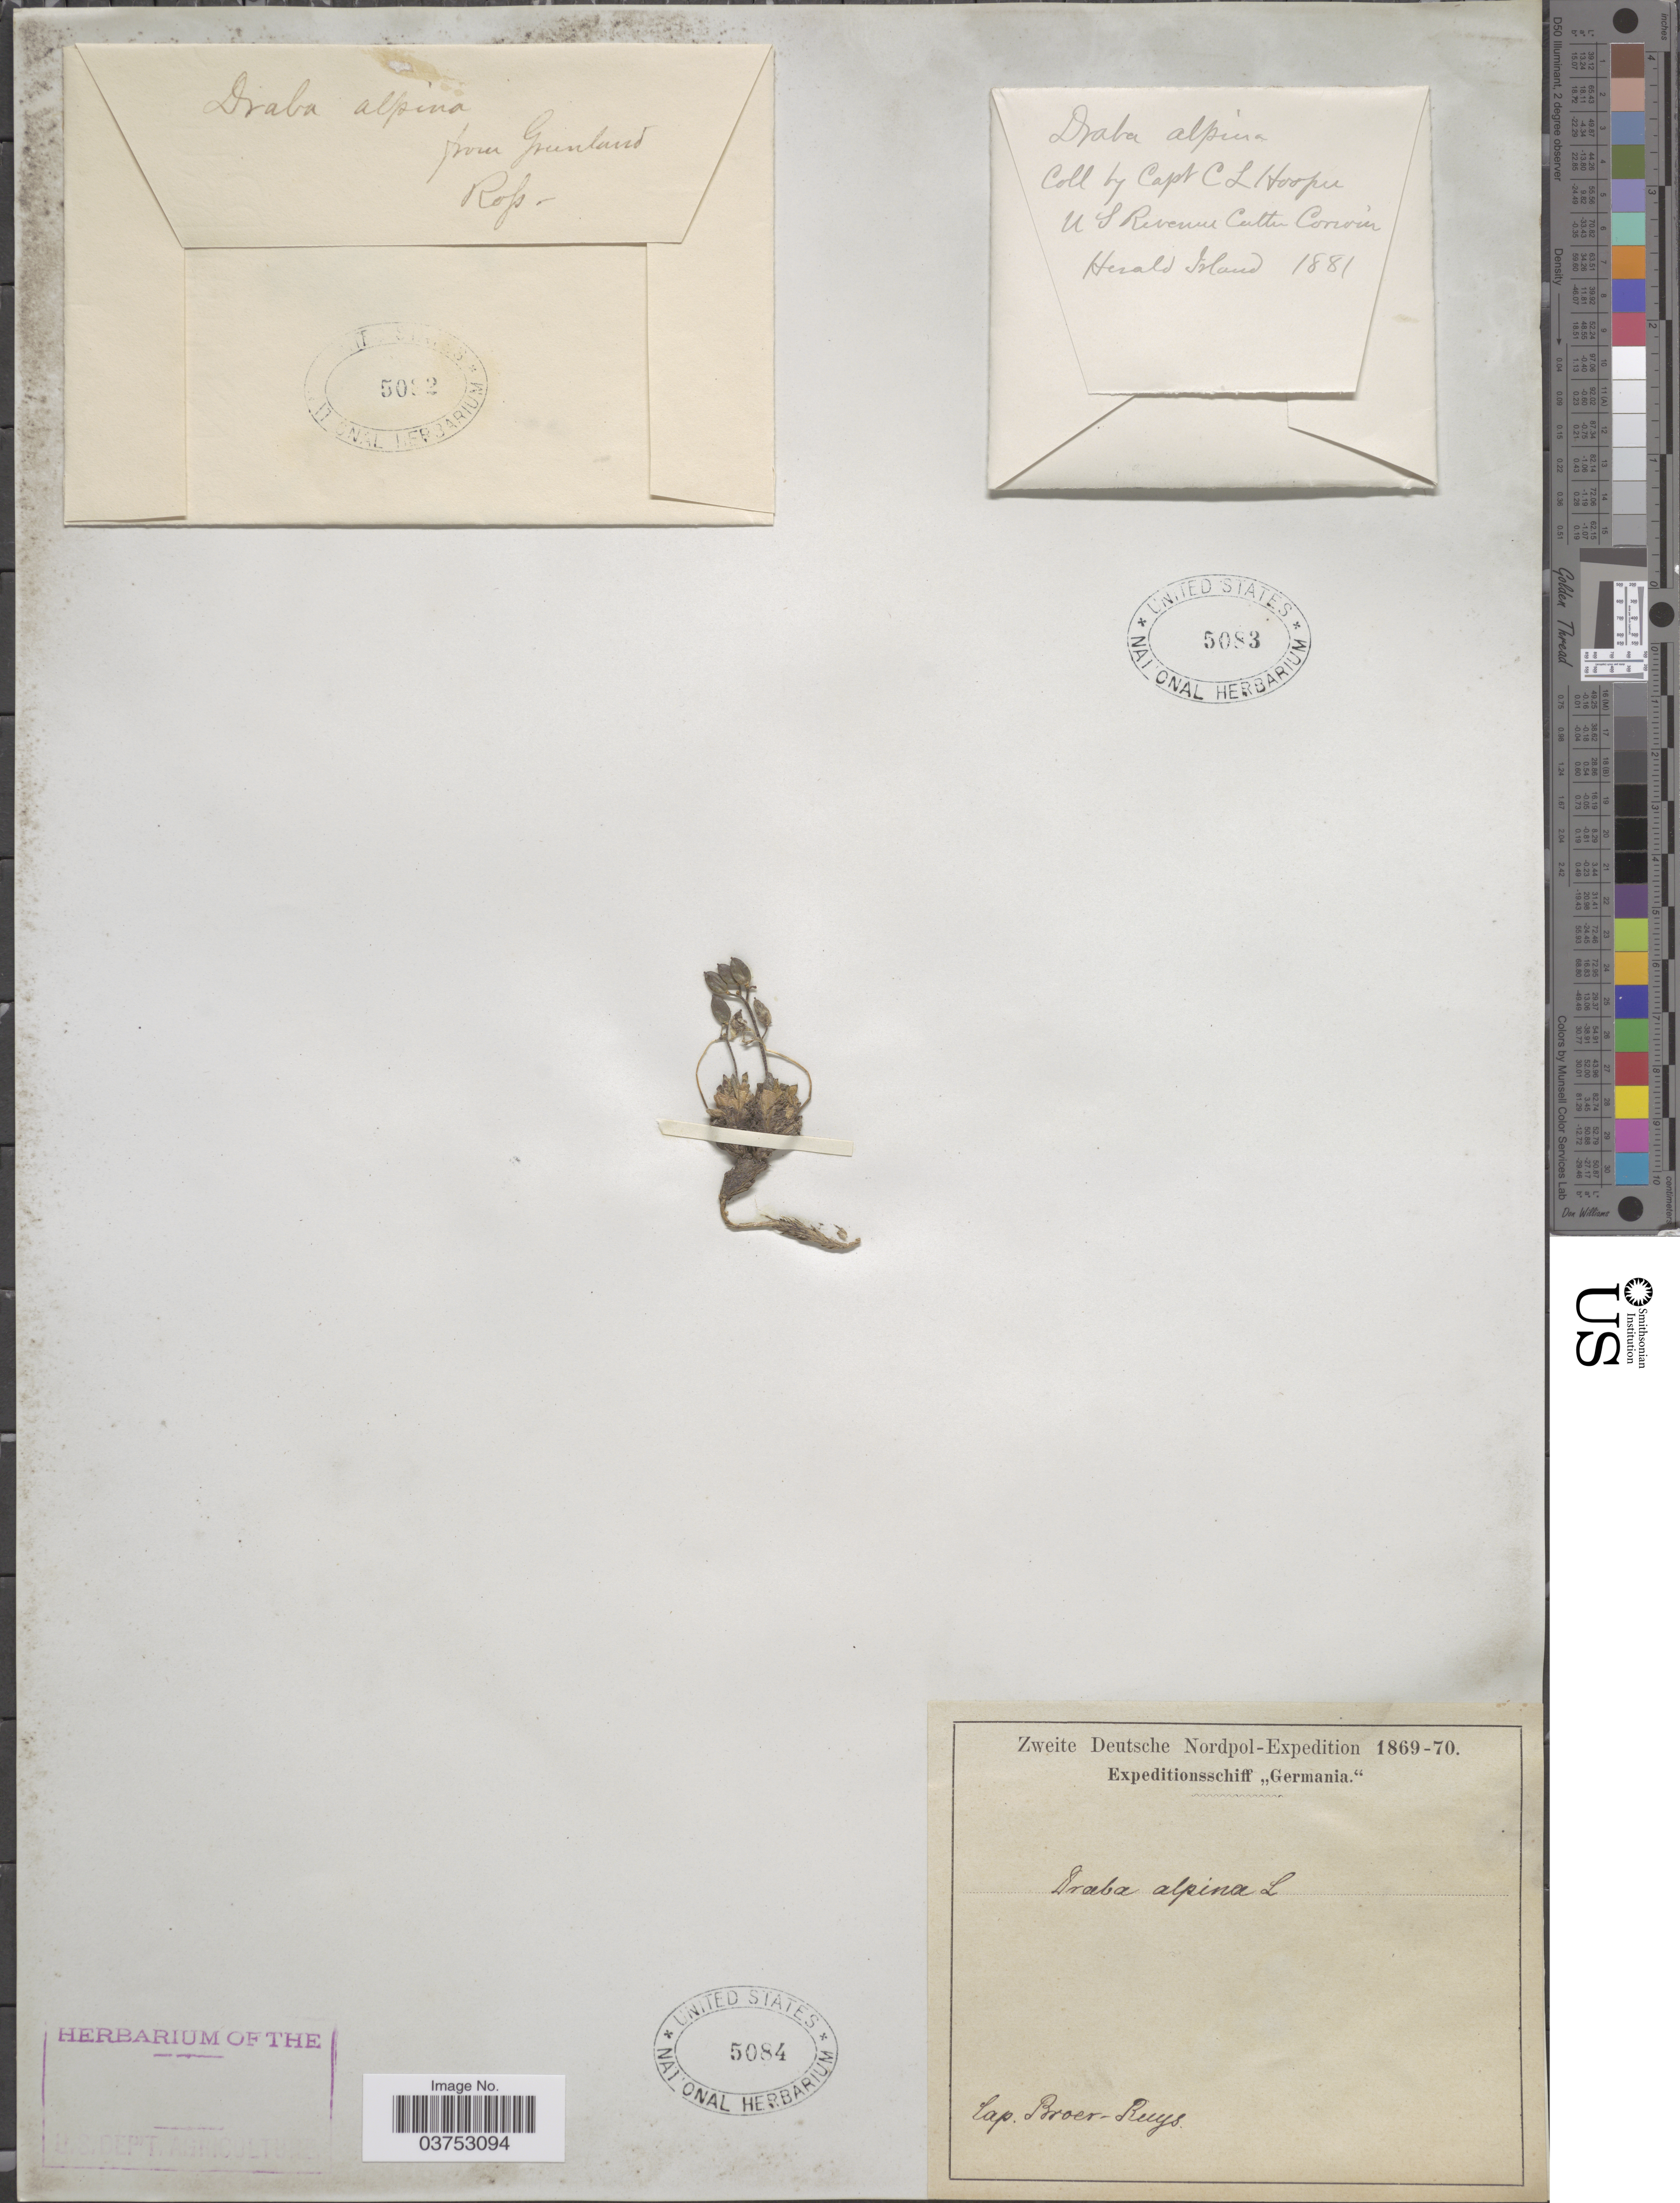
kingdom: Plantae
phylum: Tracheophyta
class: Magnoliopsida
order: Brassicales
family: Brassicaceae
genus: Draba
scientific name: Draba alpina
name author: L.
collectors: -. Ross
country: Greenland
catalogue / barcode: US 5082